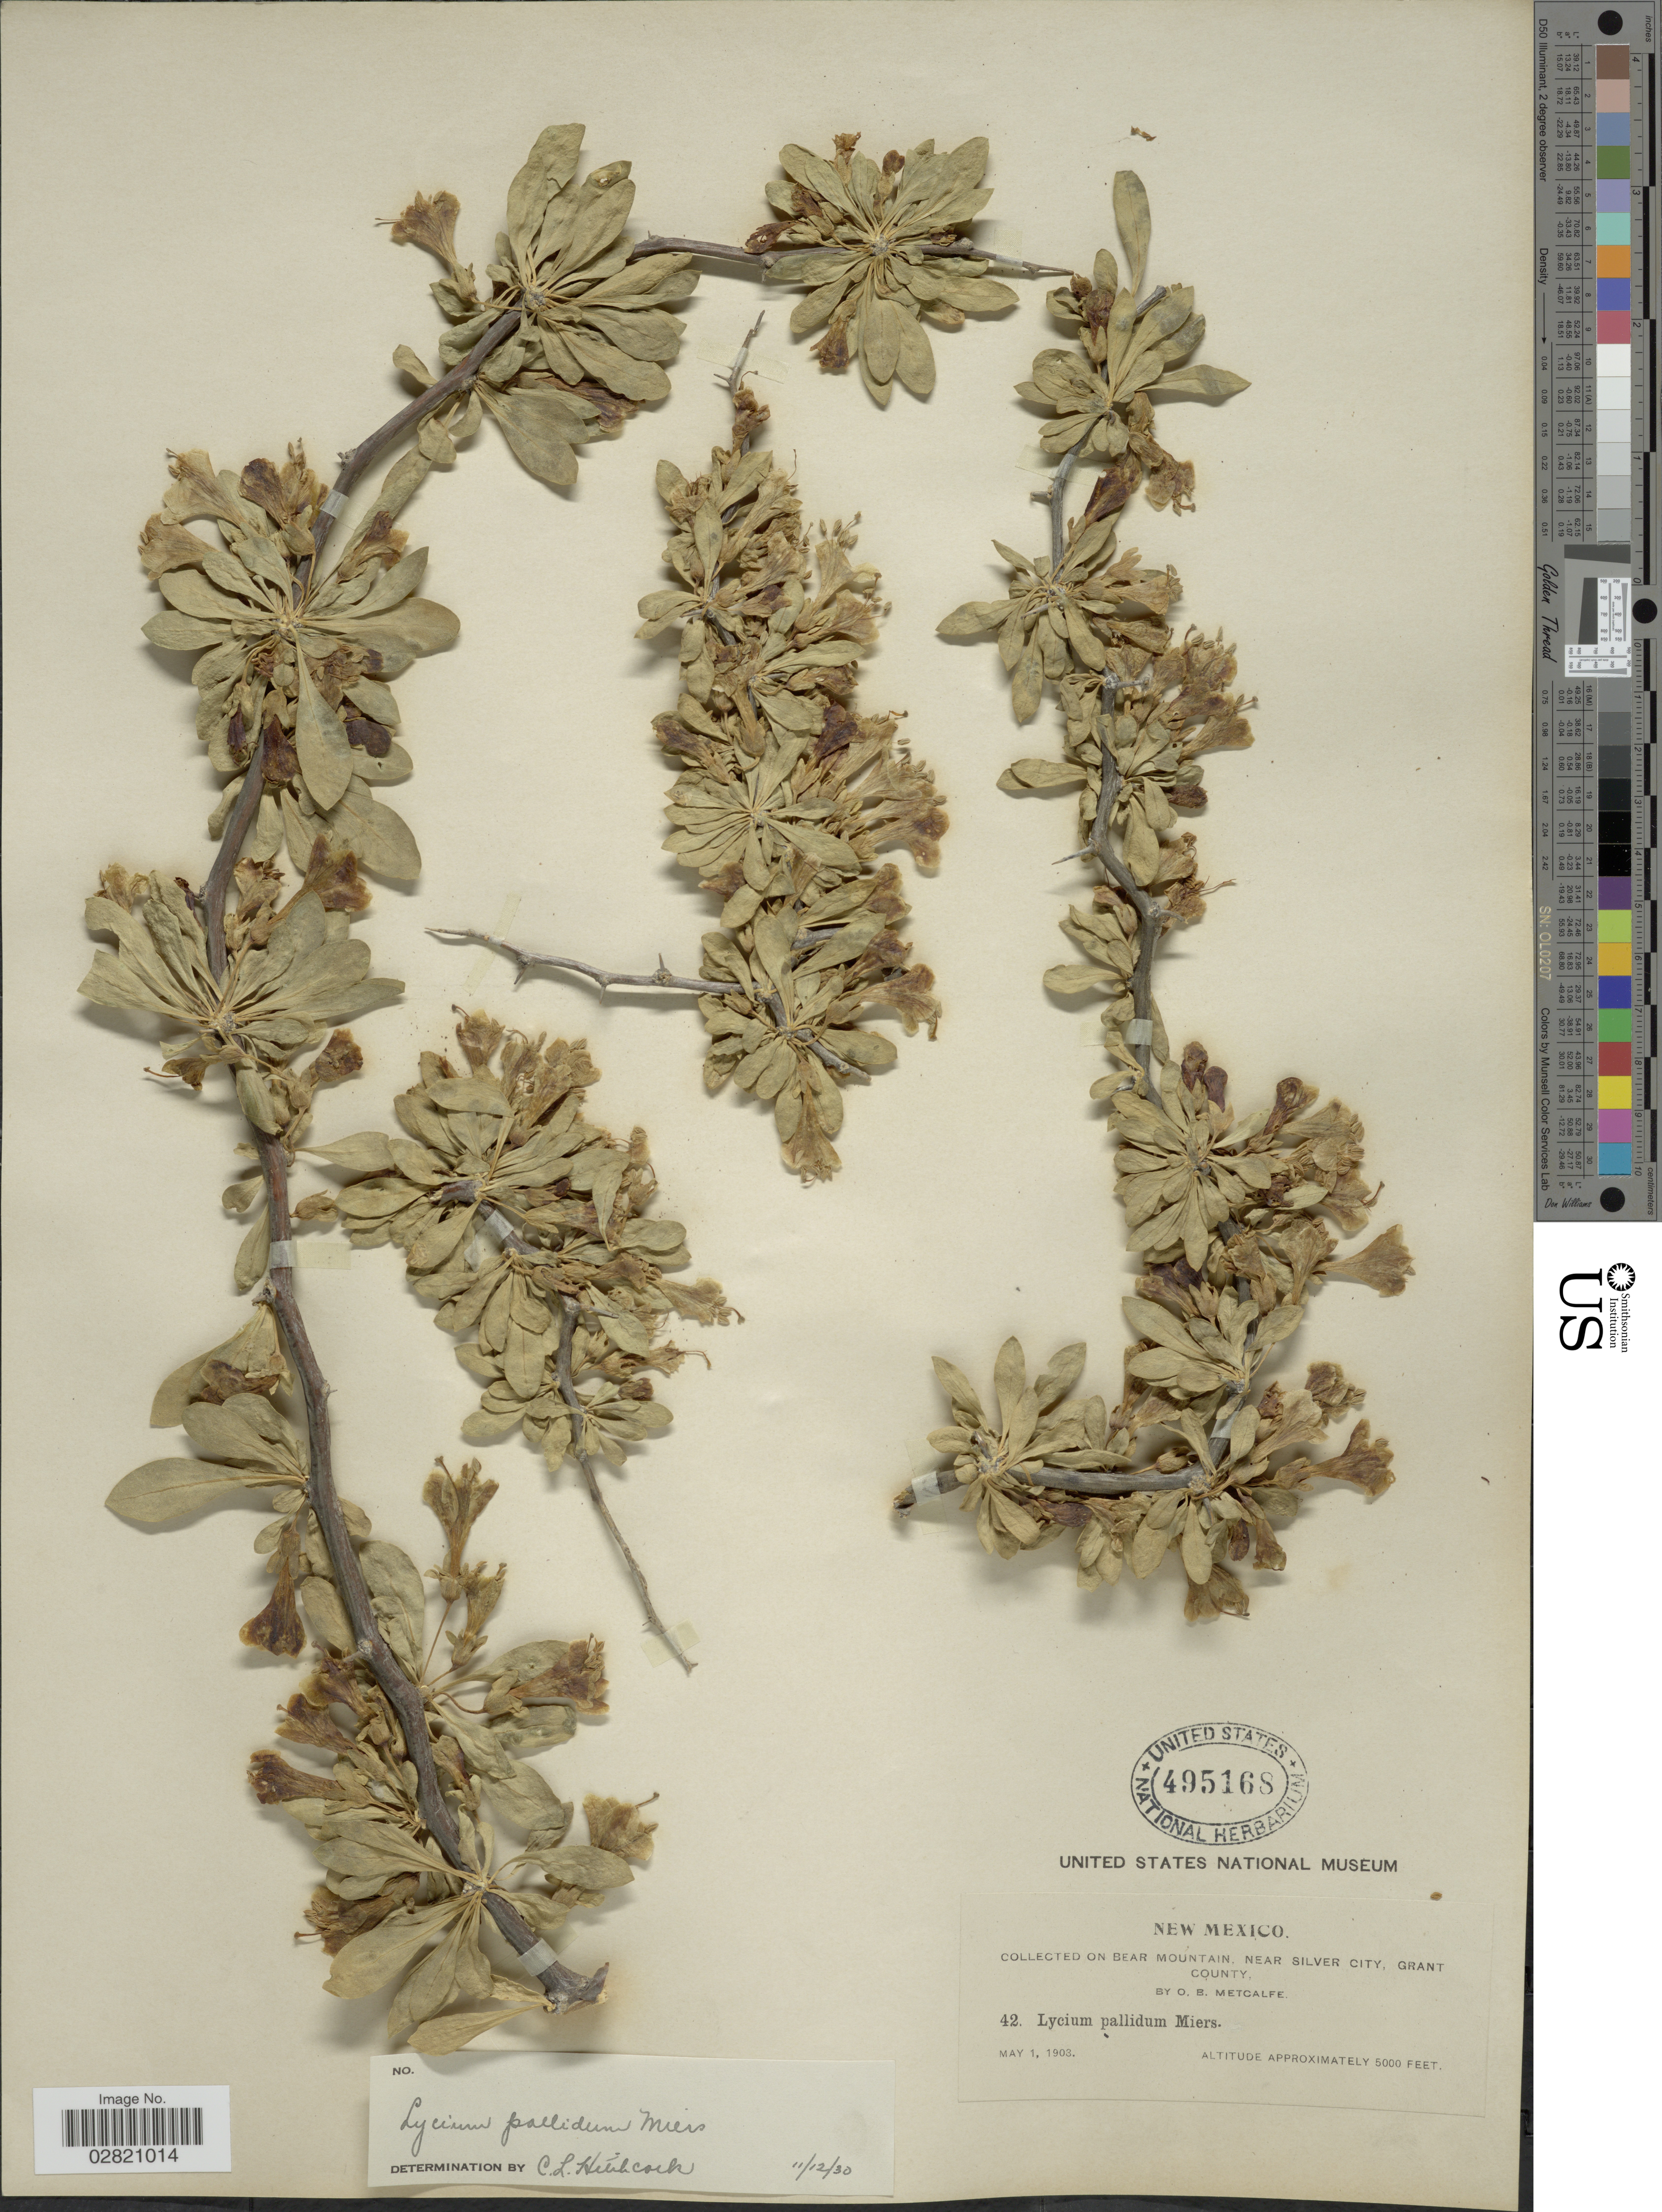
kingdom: Plantae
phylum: Tracheophyta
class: Magnoliopsida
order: Solanales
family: Solanaceae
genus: Lycium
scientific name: Lycium pallidum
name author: Miers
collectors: O. B. Metcalfe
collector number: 42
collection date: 1903-05-01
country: United States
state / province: New Mexico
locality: On Bear Mountain, near Silver City, Grant County.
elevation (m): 1524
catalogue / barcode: US 495168